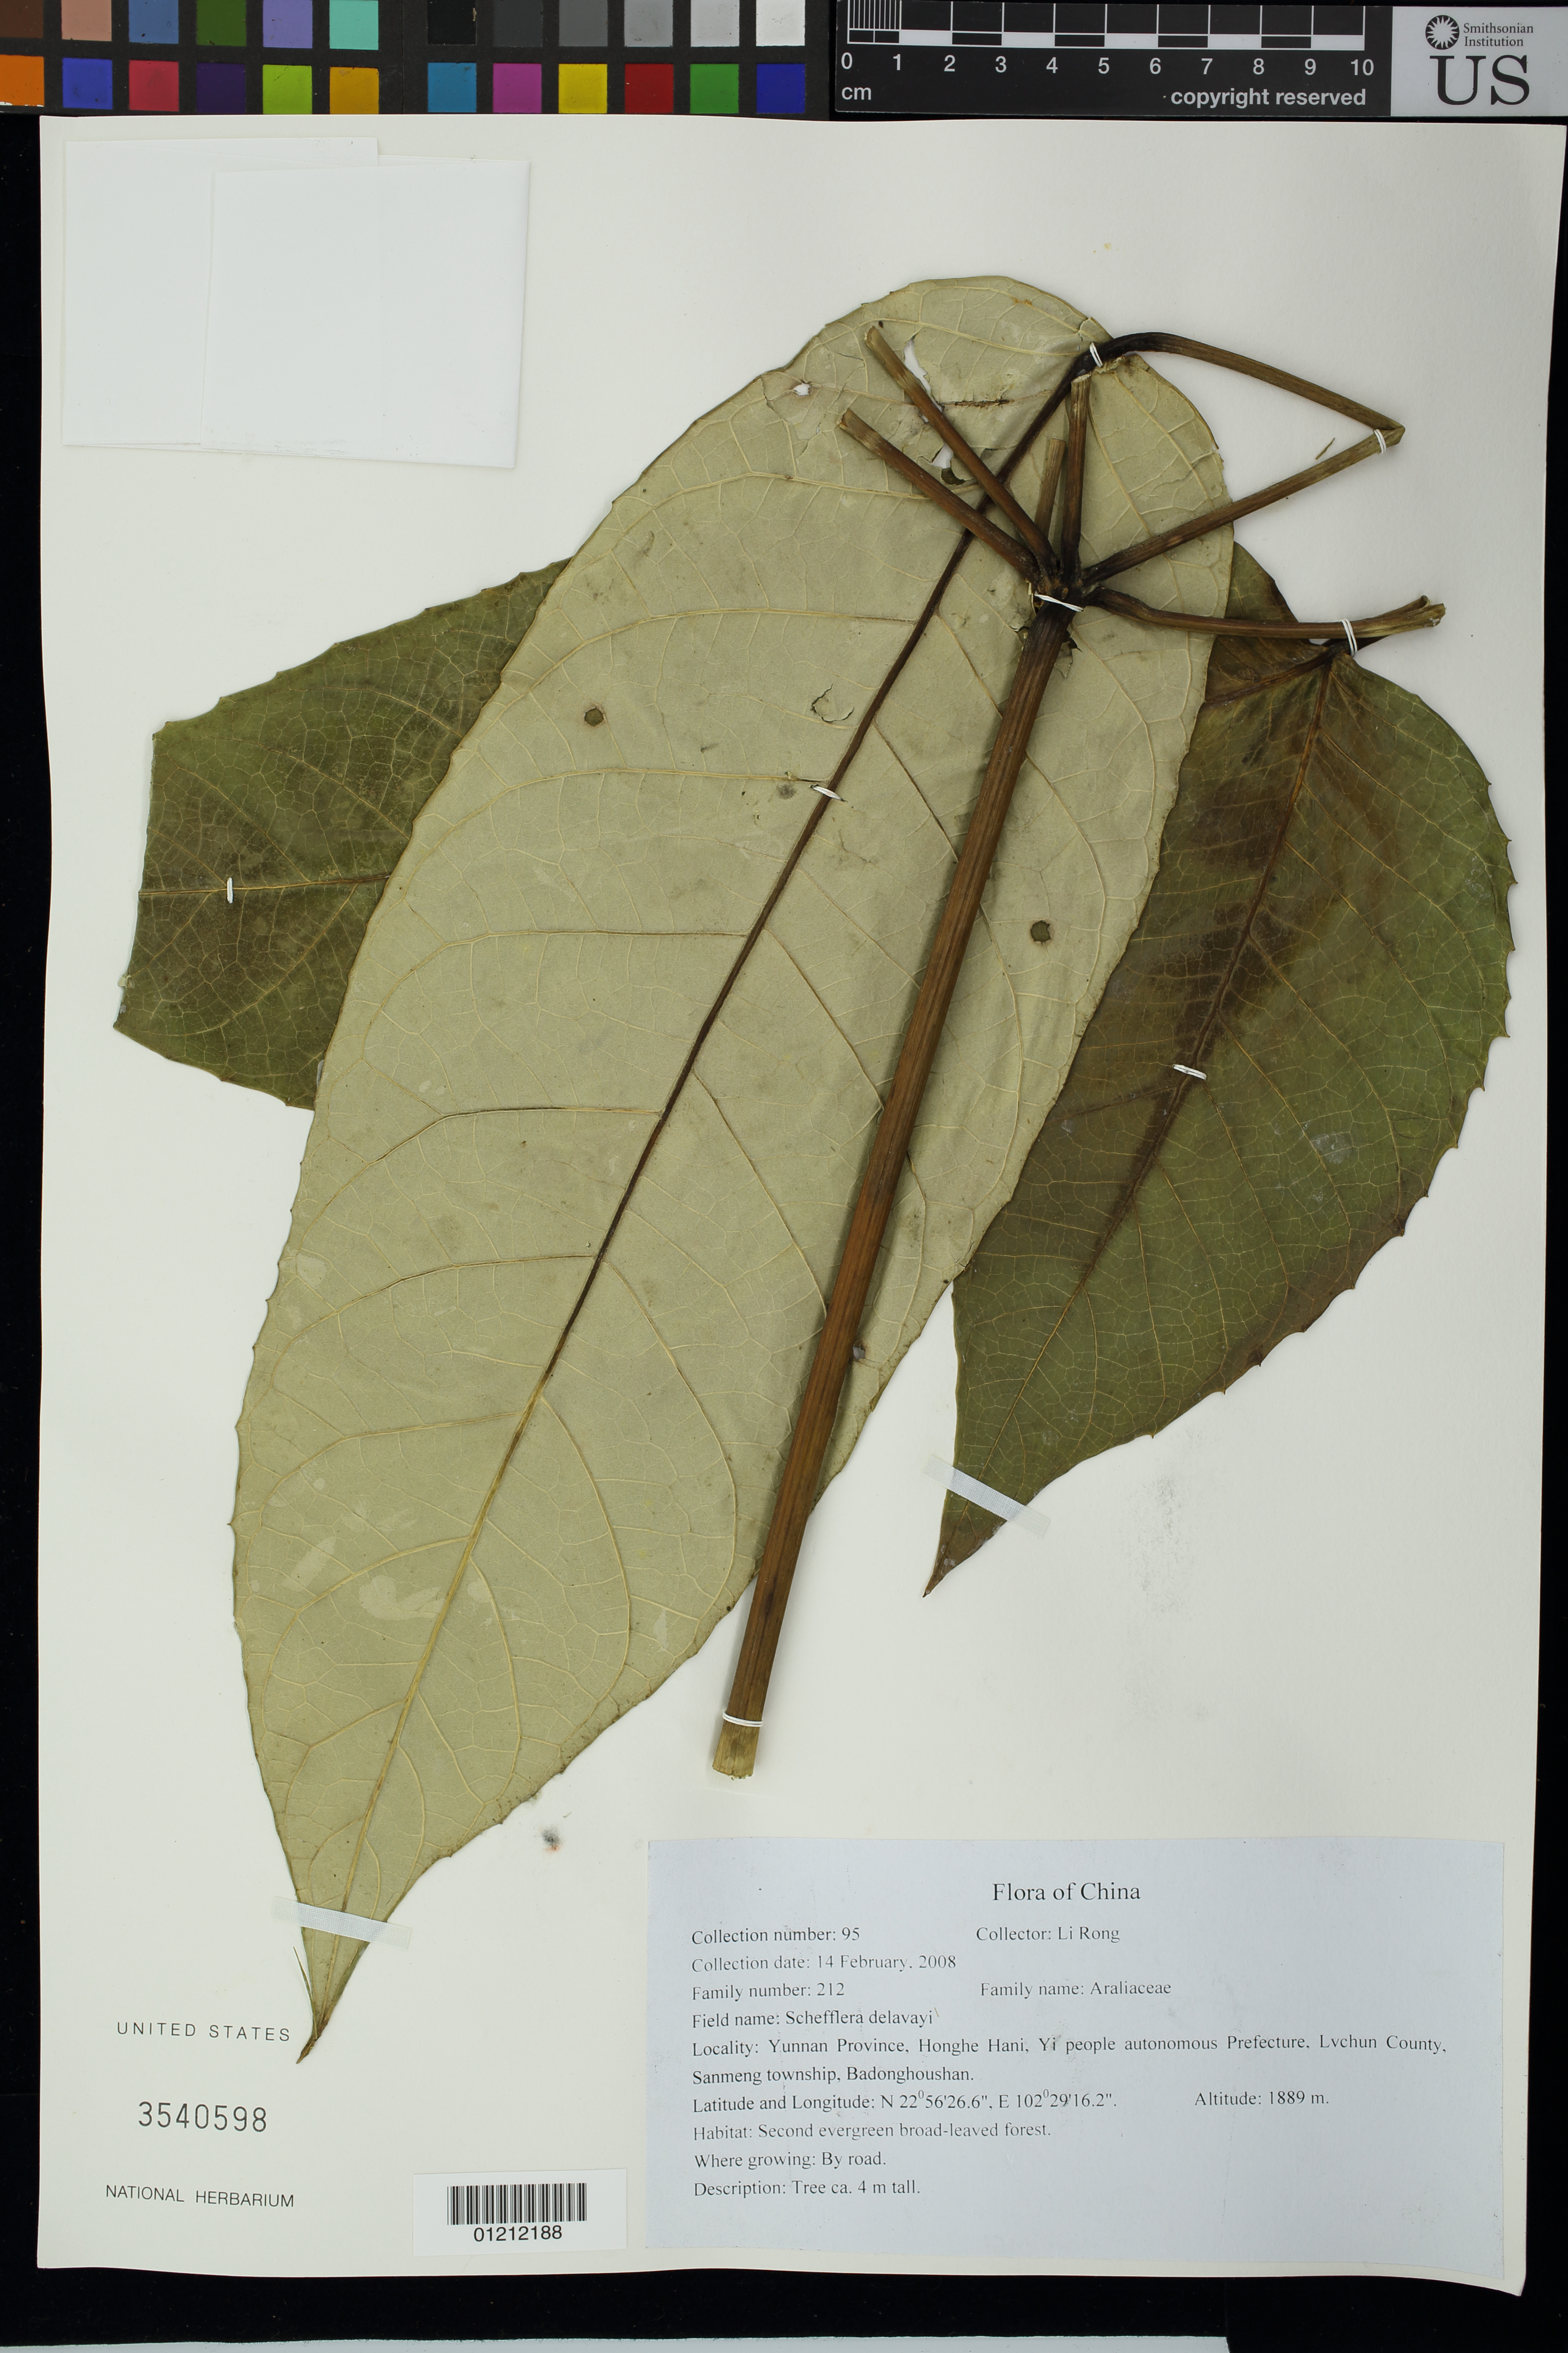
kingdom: Plantae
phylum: Tracheophyta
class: Magnoliopsida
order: Apiales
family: Araliaceae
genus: Schefflera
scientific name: Schefflera delavayi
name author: (Franch.) Harms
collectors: R. Li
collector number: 95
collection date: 2008-02-14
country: China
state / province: Yunnan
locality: Honghe Hani, Yi people autonomous Prefecture. Lvchun County, Sanmeng township, Badonghoushan.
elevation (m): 1889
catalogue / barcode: US 3540598